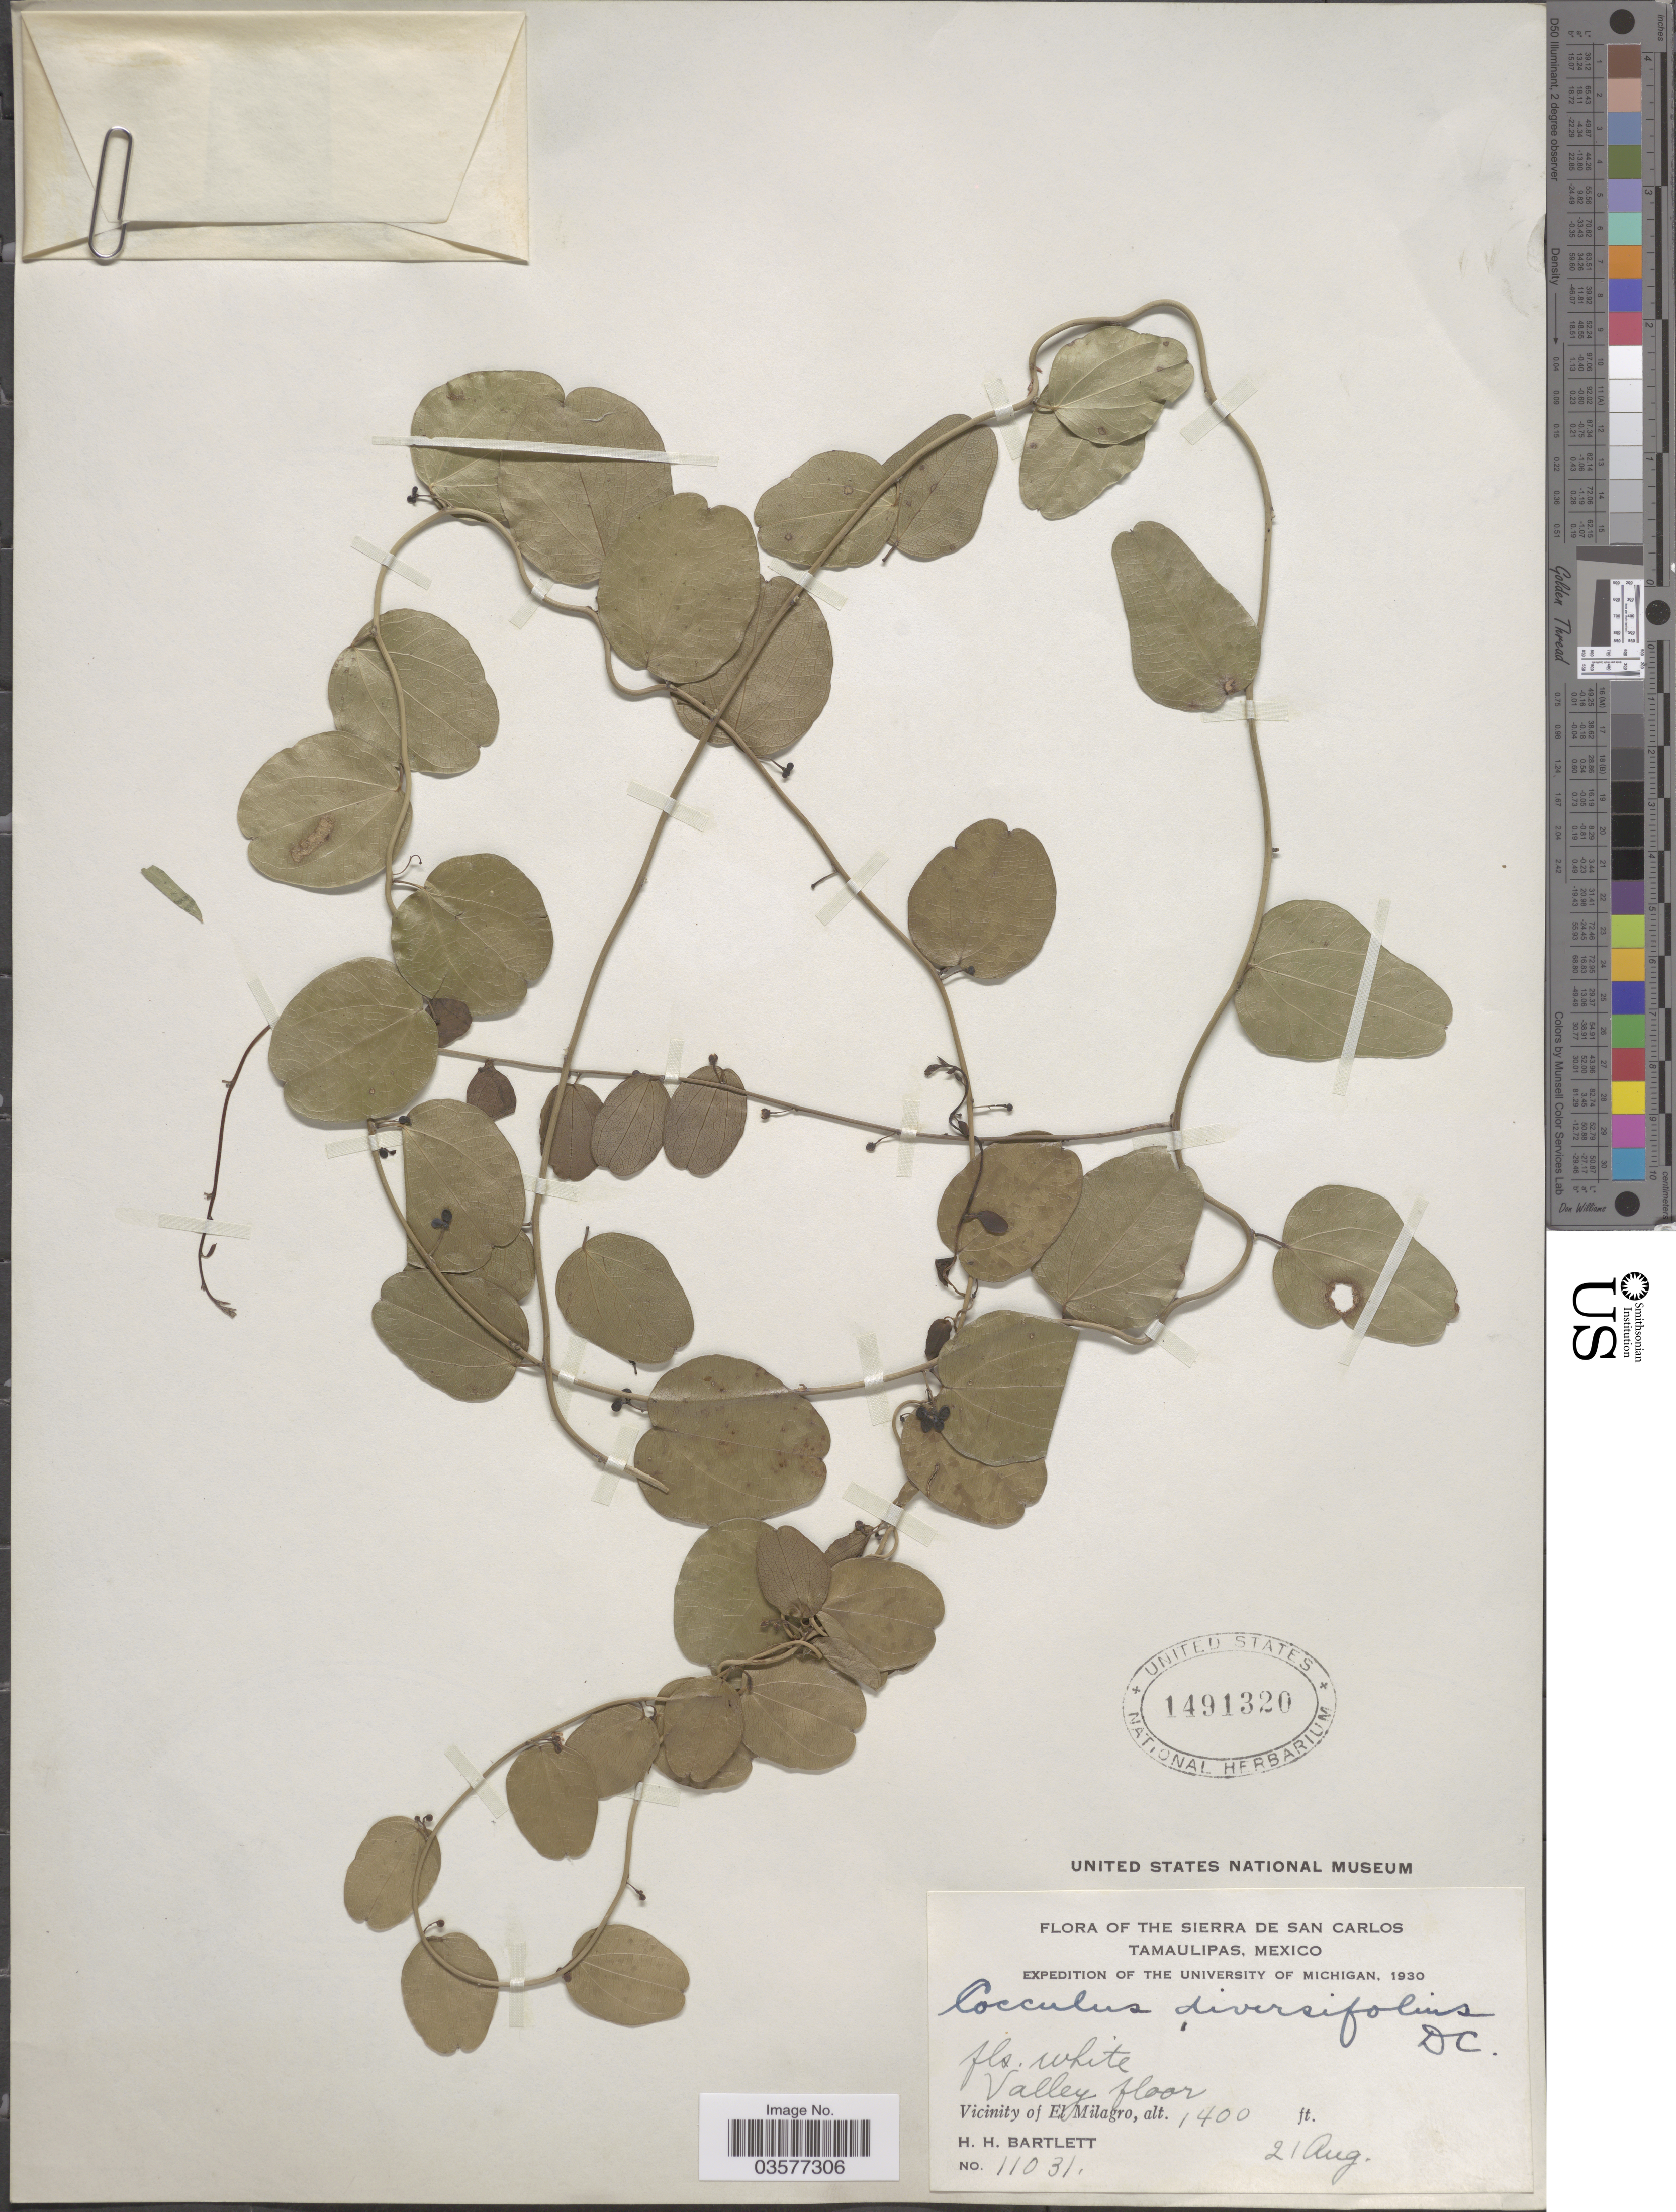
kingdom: Plantae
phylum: Tracheophyta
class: Magnoliopsida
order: Ranunculales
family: Menispermaceae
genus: Cocculus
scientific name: Cocculus diversifolius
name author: DC.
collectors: H. H. Bartlett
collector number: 11031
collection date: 1930-08-21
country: Mexico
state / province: Tamaulipas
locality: The Sierra de San Carlos. Valley floor, Vicinity of El Milagro.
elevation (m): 427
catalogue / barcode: US 1491320